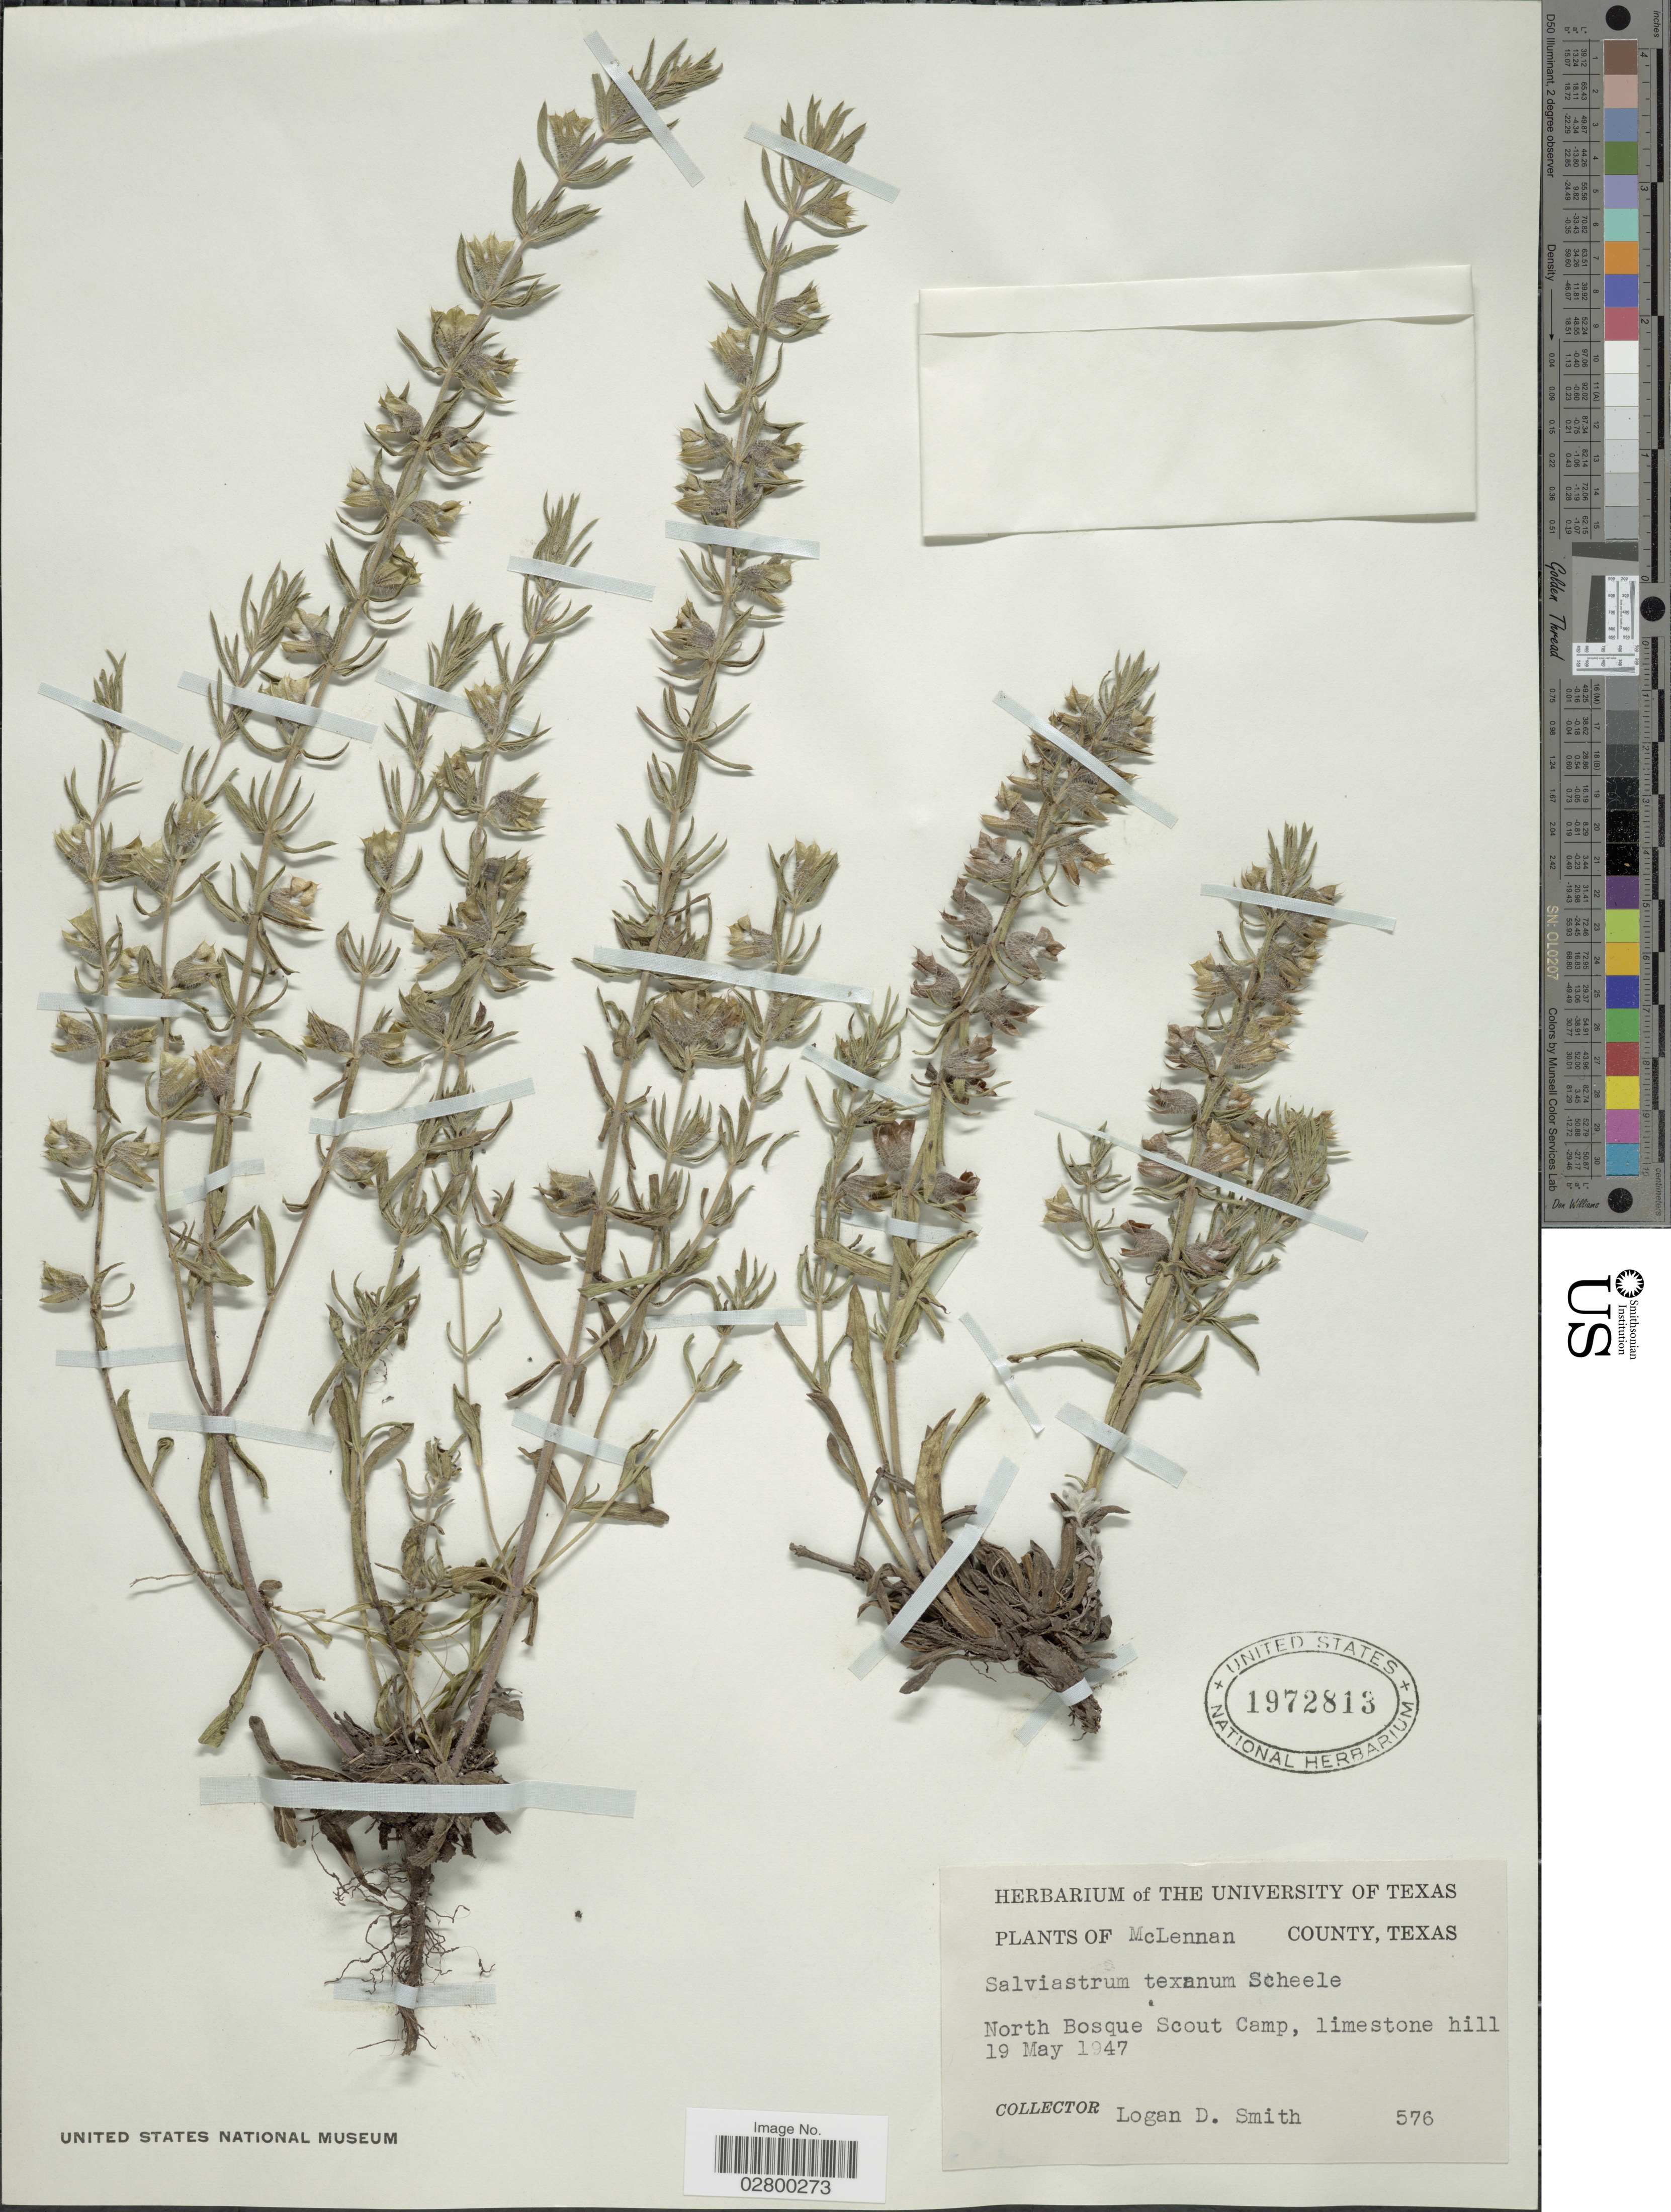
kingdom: Plantae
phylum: Tracheophyta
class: Magnoliopsida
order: Lamiales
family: Lamiaceae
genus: Salvia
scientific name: Salvia texana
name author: (Scheele) Torr.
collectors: L. Smith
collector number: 576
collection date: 1947-05-19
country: United States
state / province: Texas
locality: McLennan County, North Bosque Scout Camp.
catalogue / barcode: US 1972813